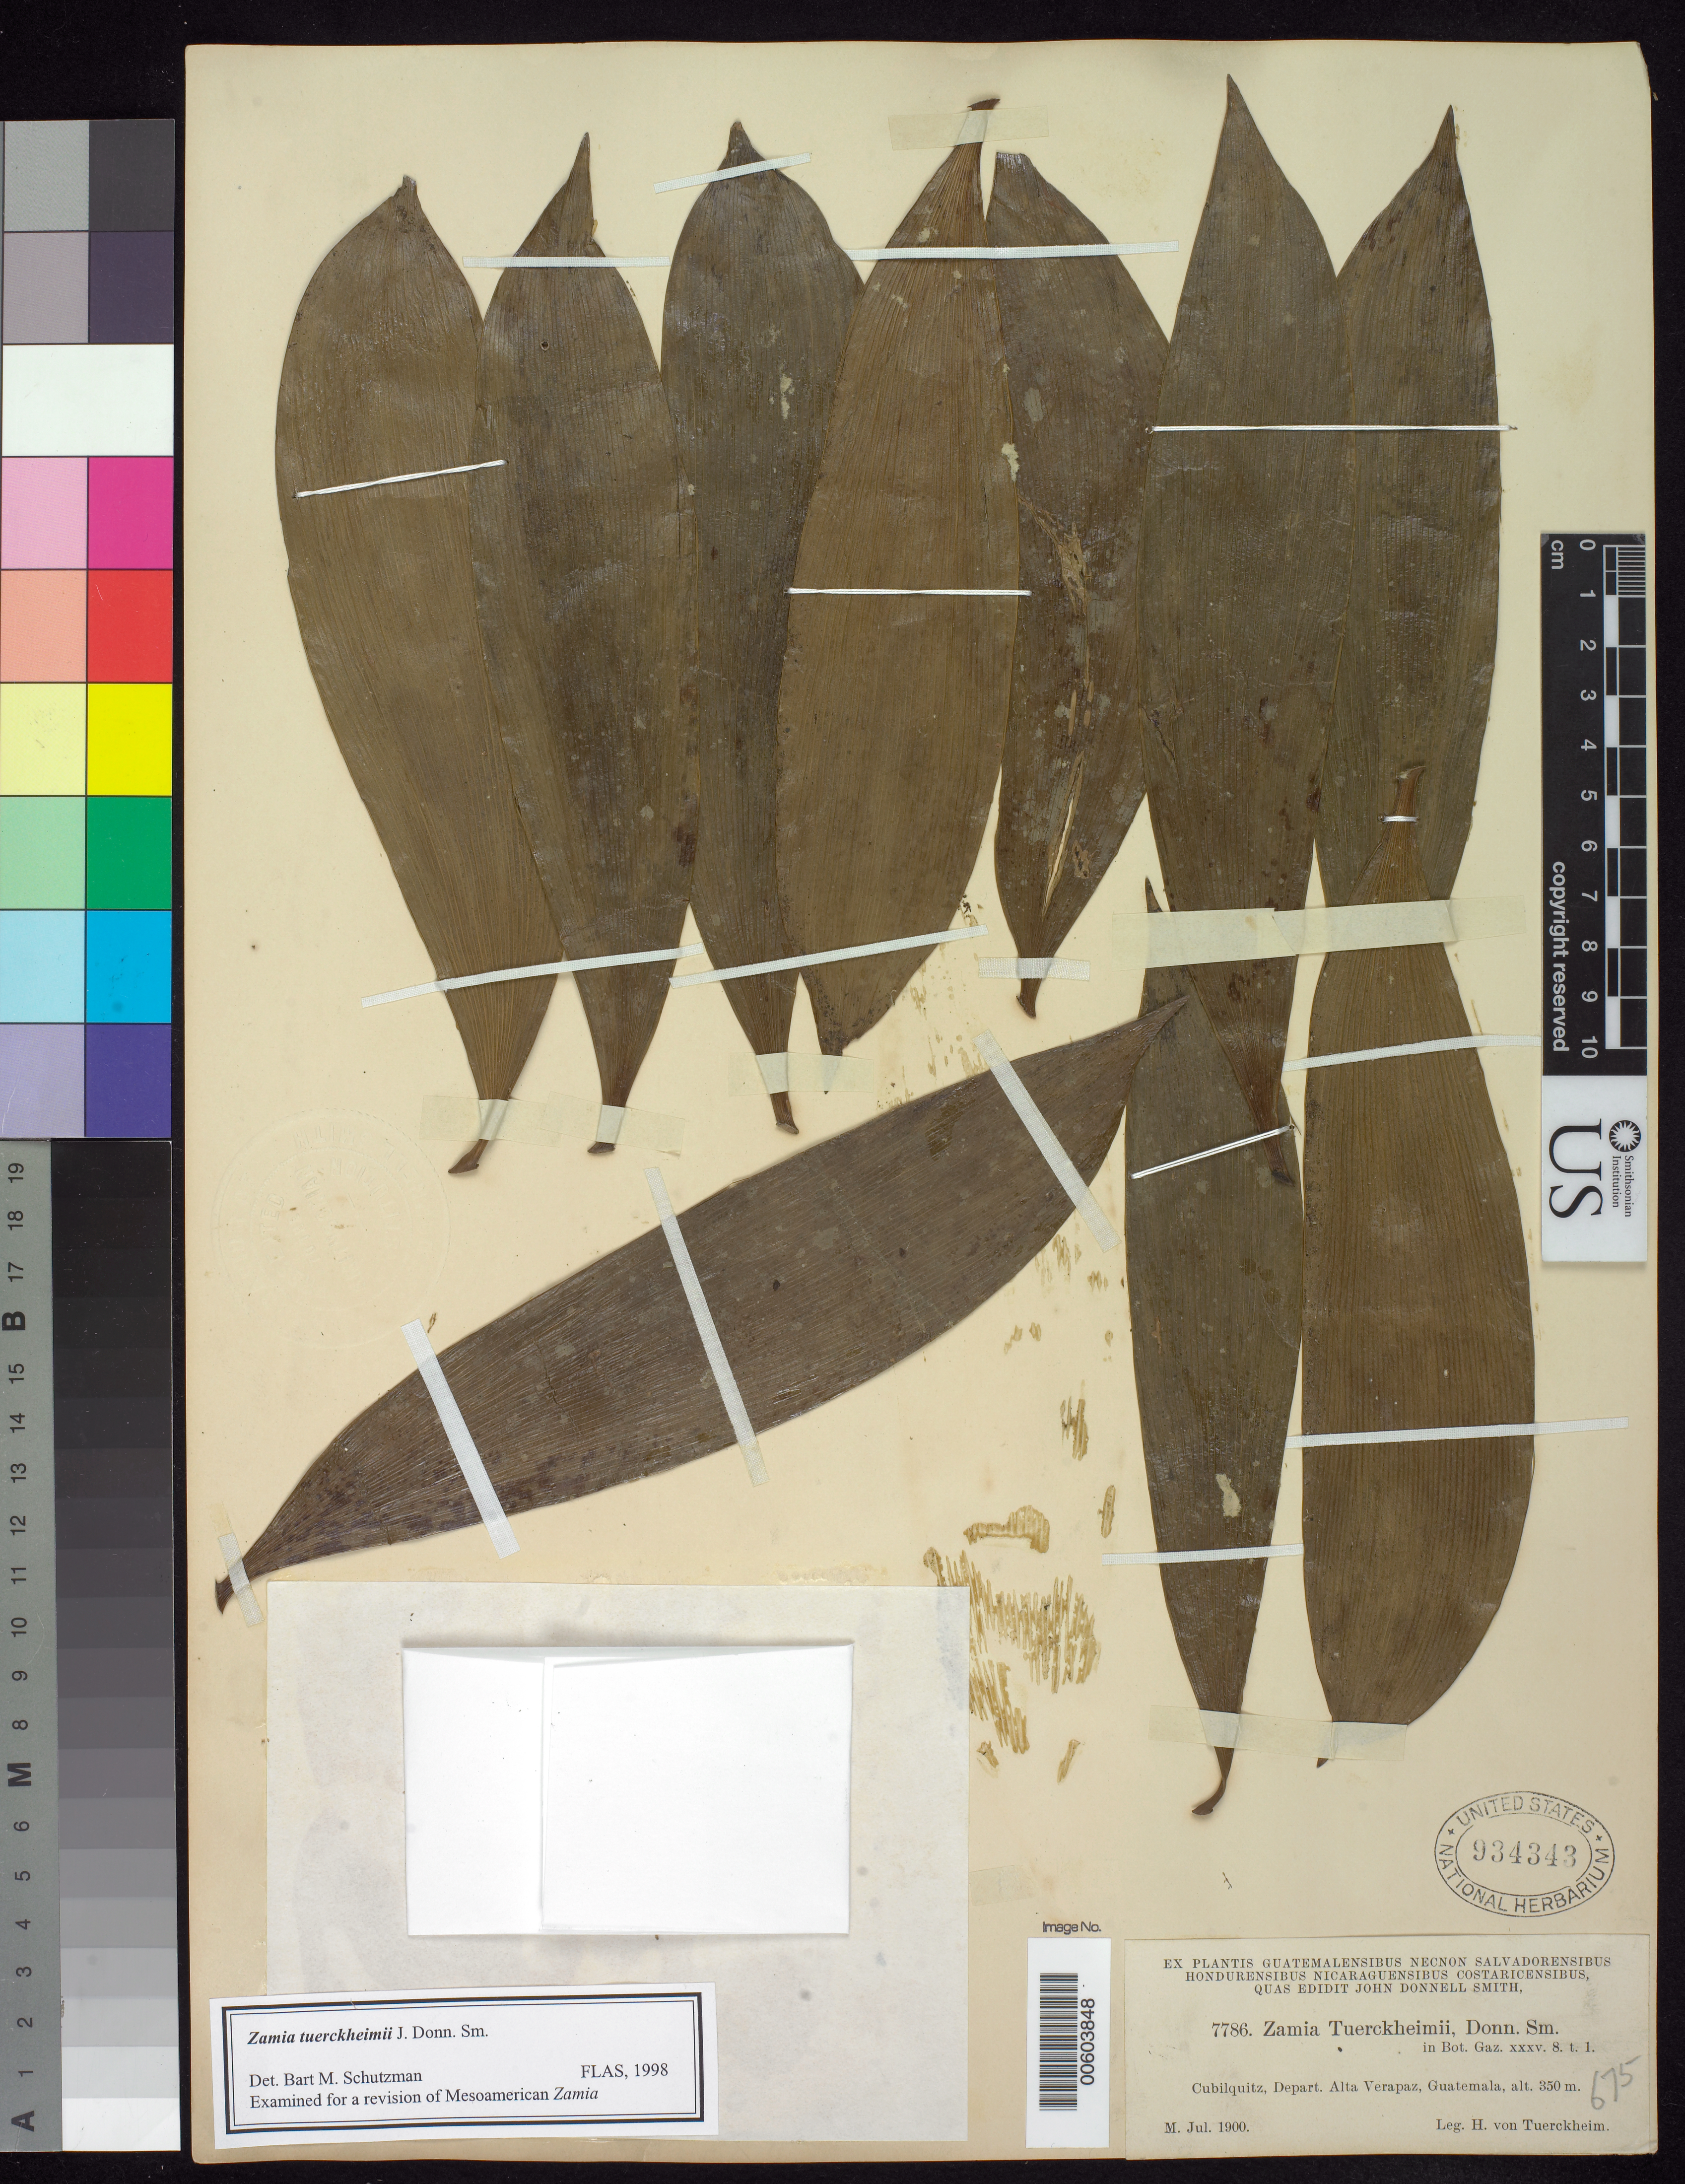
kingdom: Plantae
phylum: Tracheophyta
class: Cycadopsida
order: Cycadales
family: Zamiaceae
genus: Zamia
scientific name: Zamia tuerckheimii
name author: Donn. Sm.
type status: Type Collection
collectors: H. von Türckheim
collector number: J.D.S. 7786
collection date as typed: Jul 1900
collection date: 1900-07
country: Guatemala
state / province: Alta Verapaz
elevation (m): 350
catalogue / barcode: US 934343